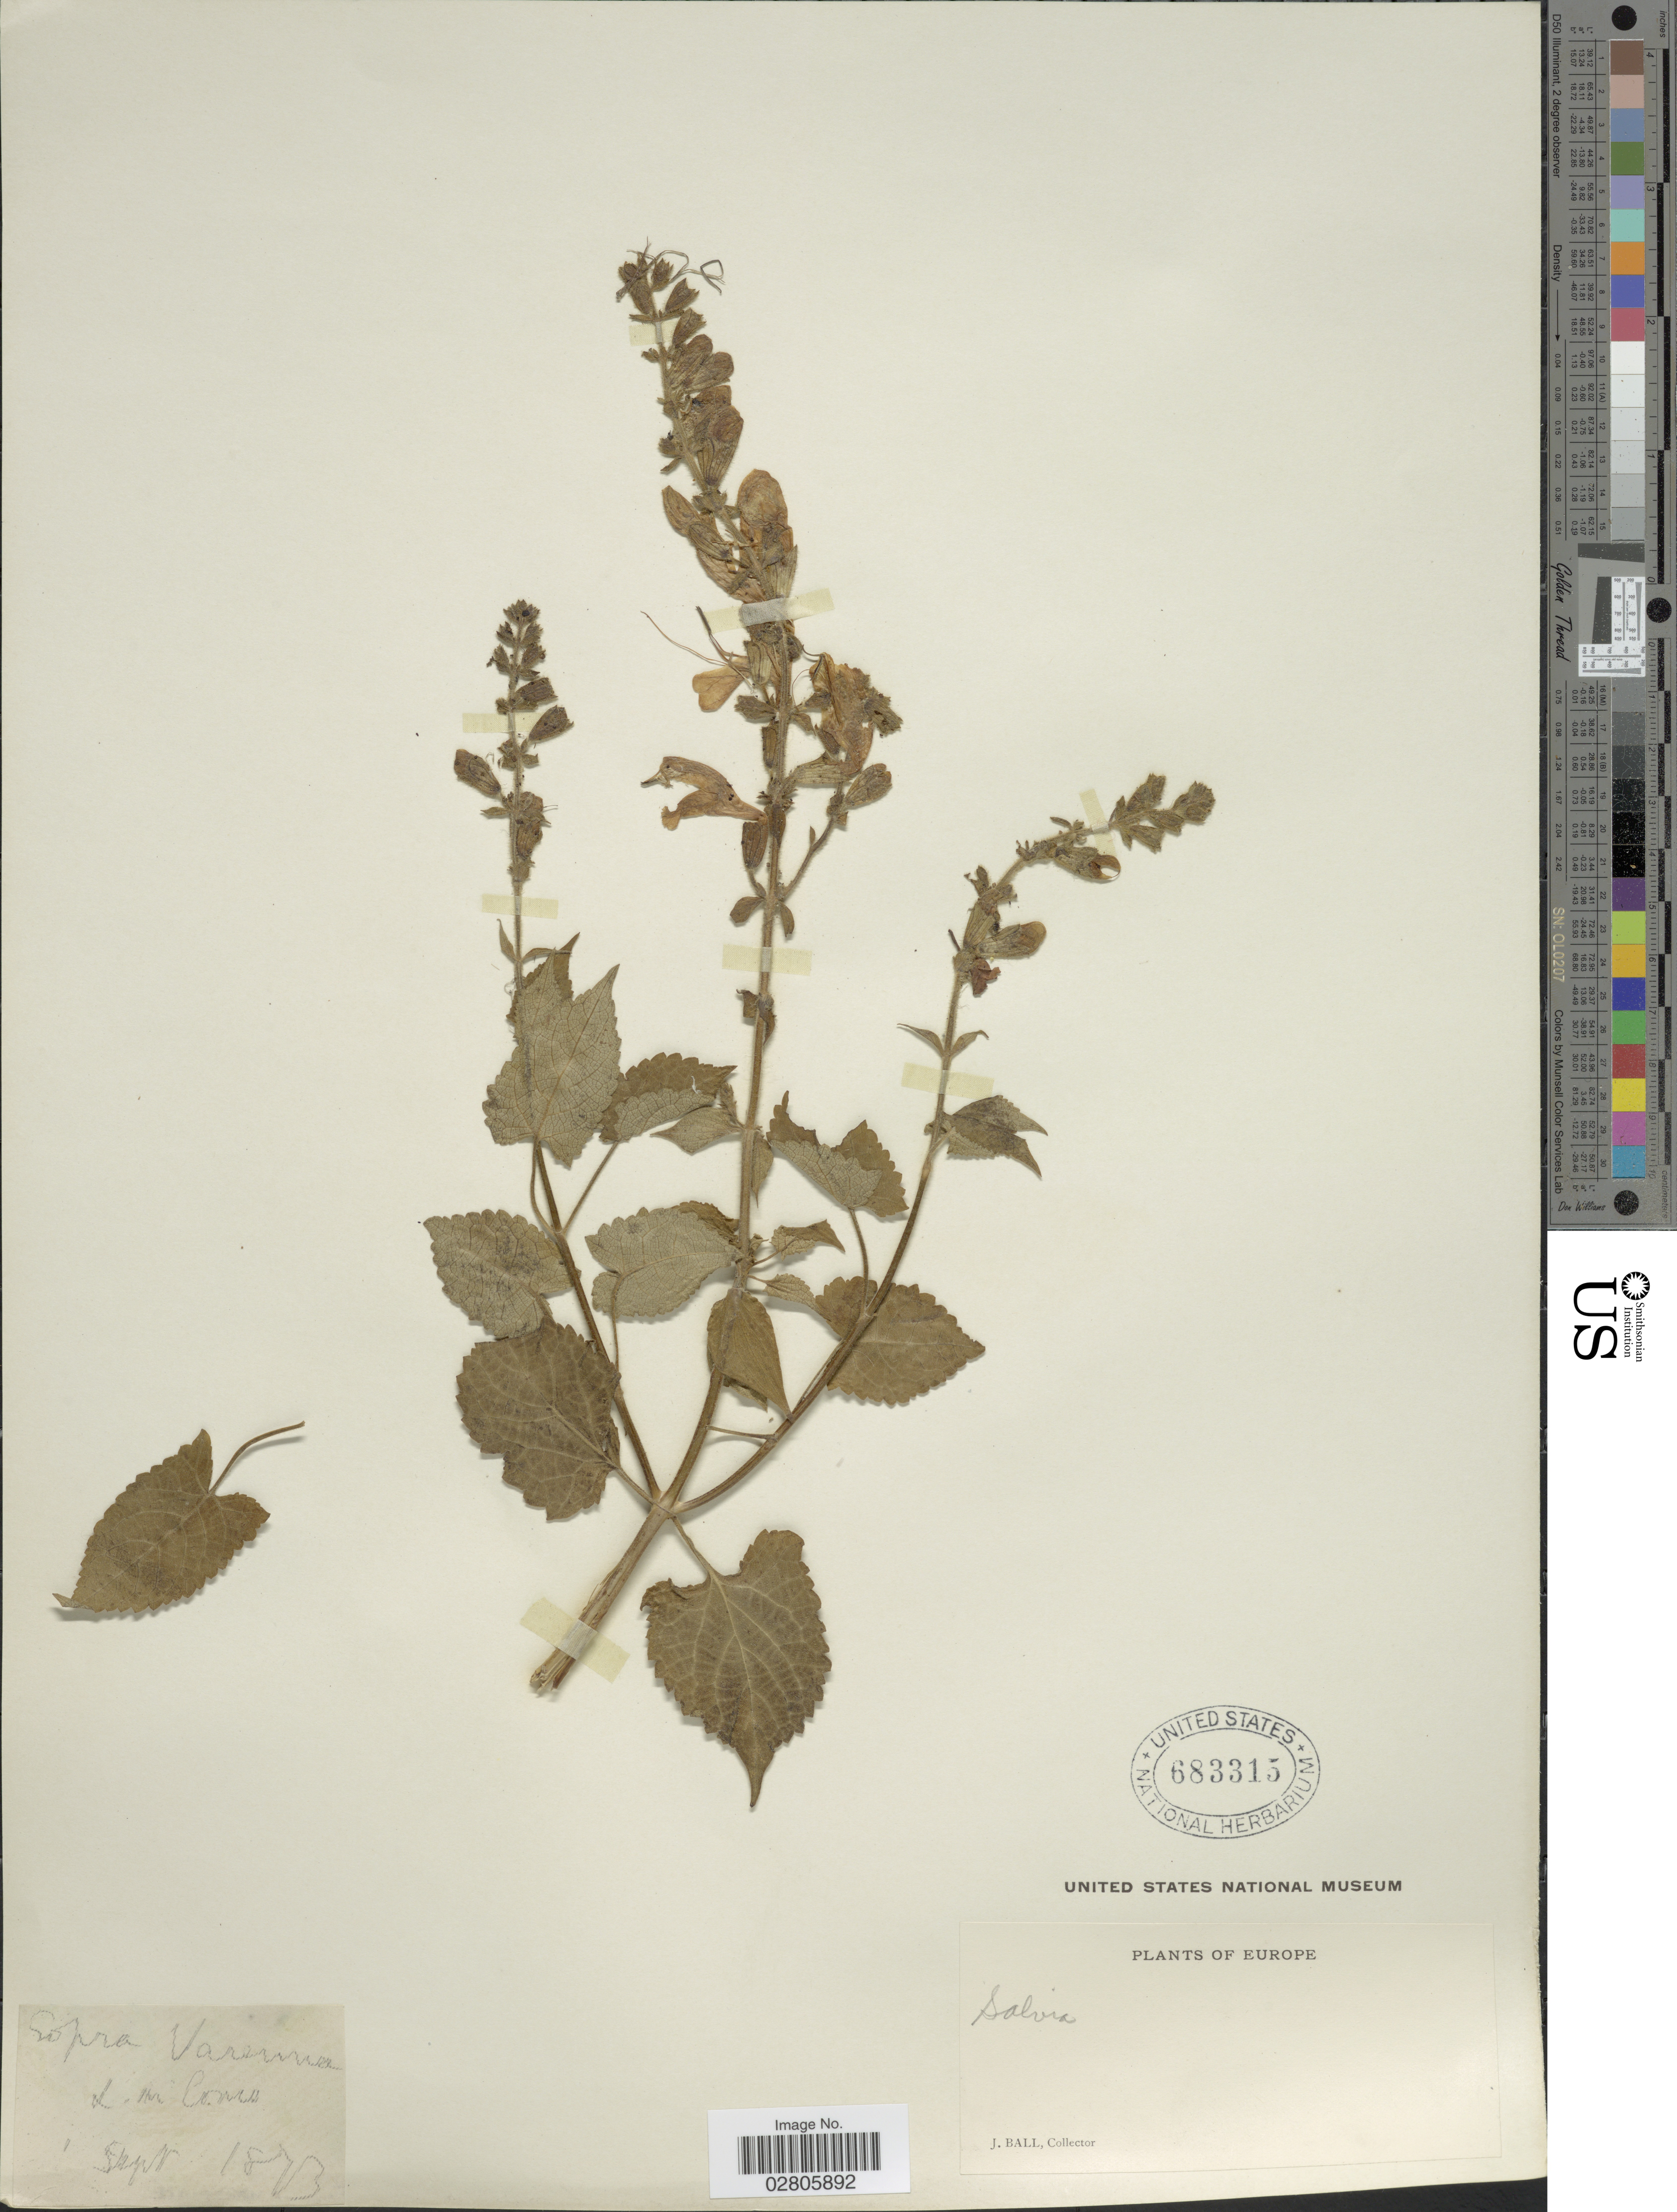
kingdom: Plantae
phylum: Tracheophyta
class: Magnoliopsida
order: Lamiales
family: Lamiaceae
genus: Salvia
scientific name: Salvia sp.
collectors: J. Ball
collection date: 1873-09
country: Italy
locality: Sopra Varenna. L.M. Como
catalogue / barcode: US 683315